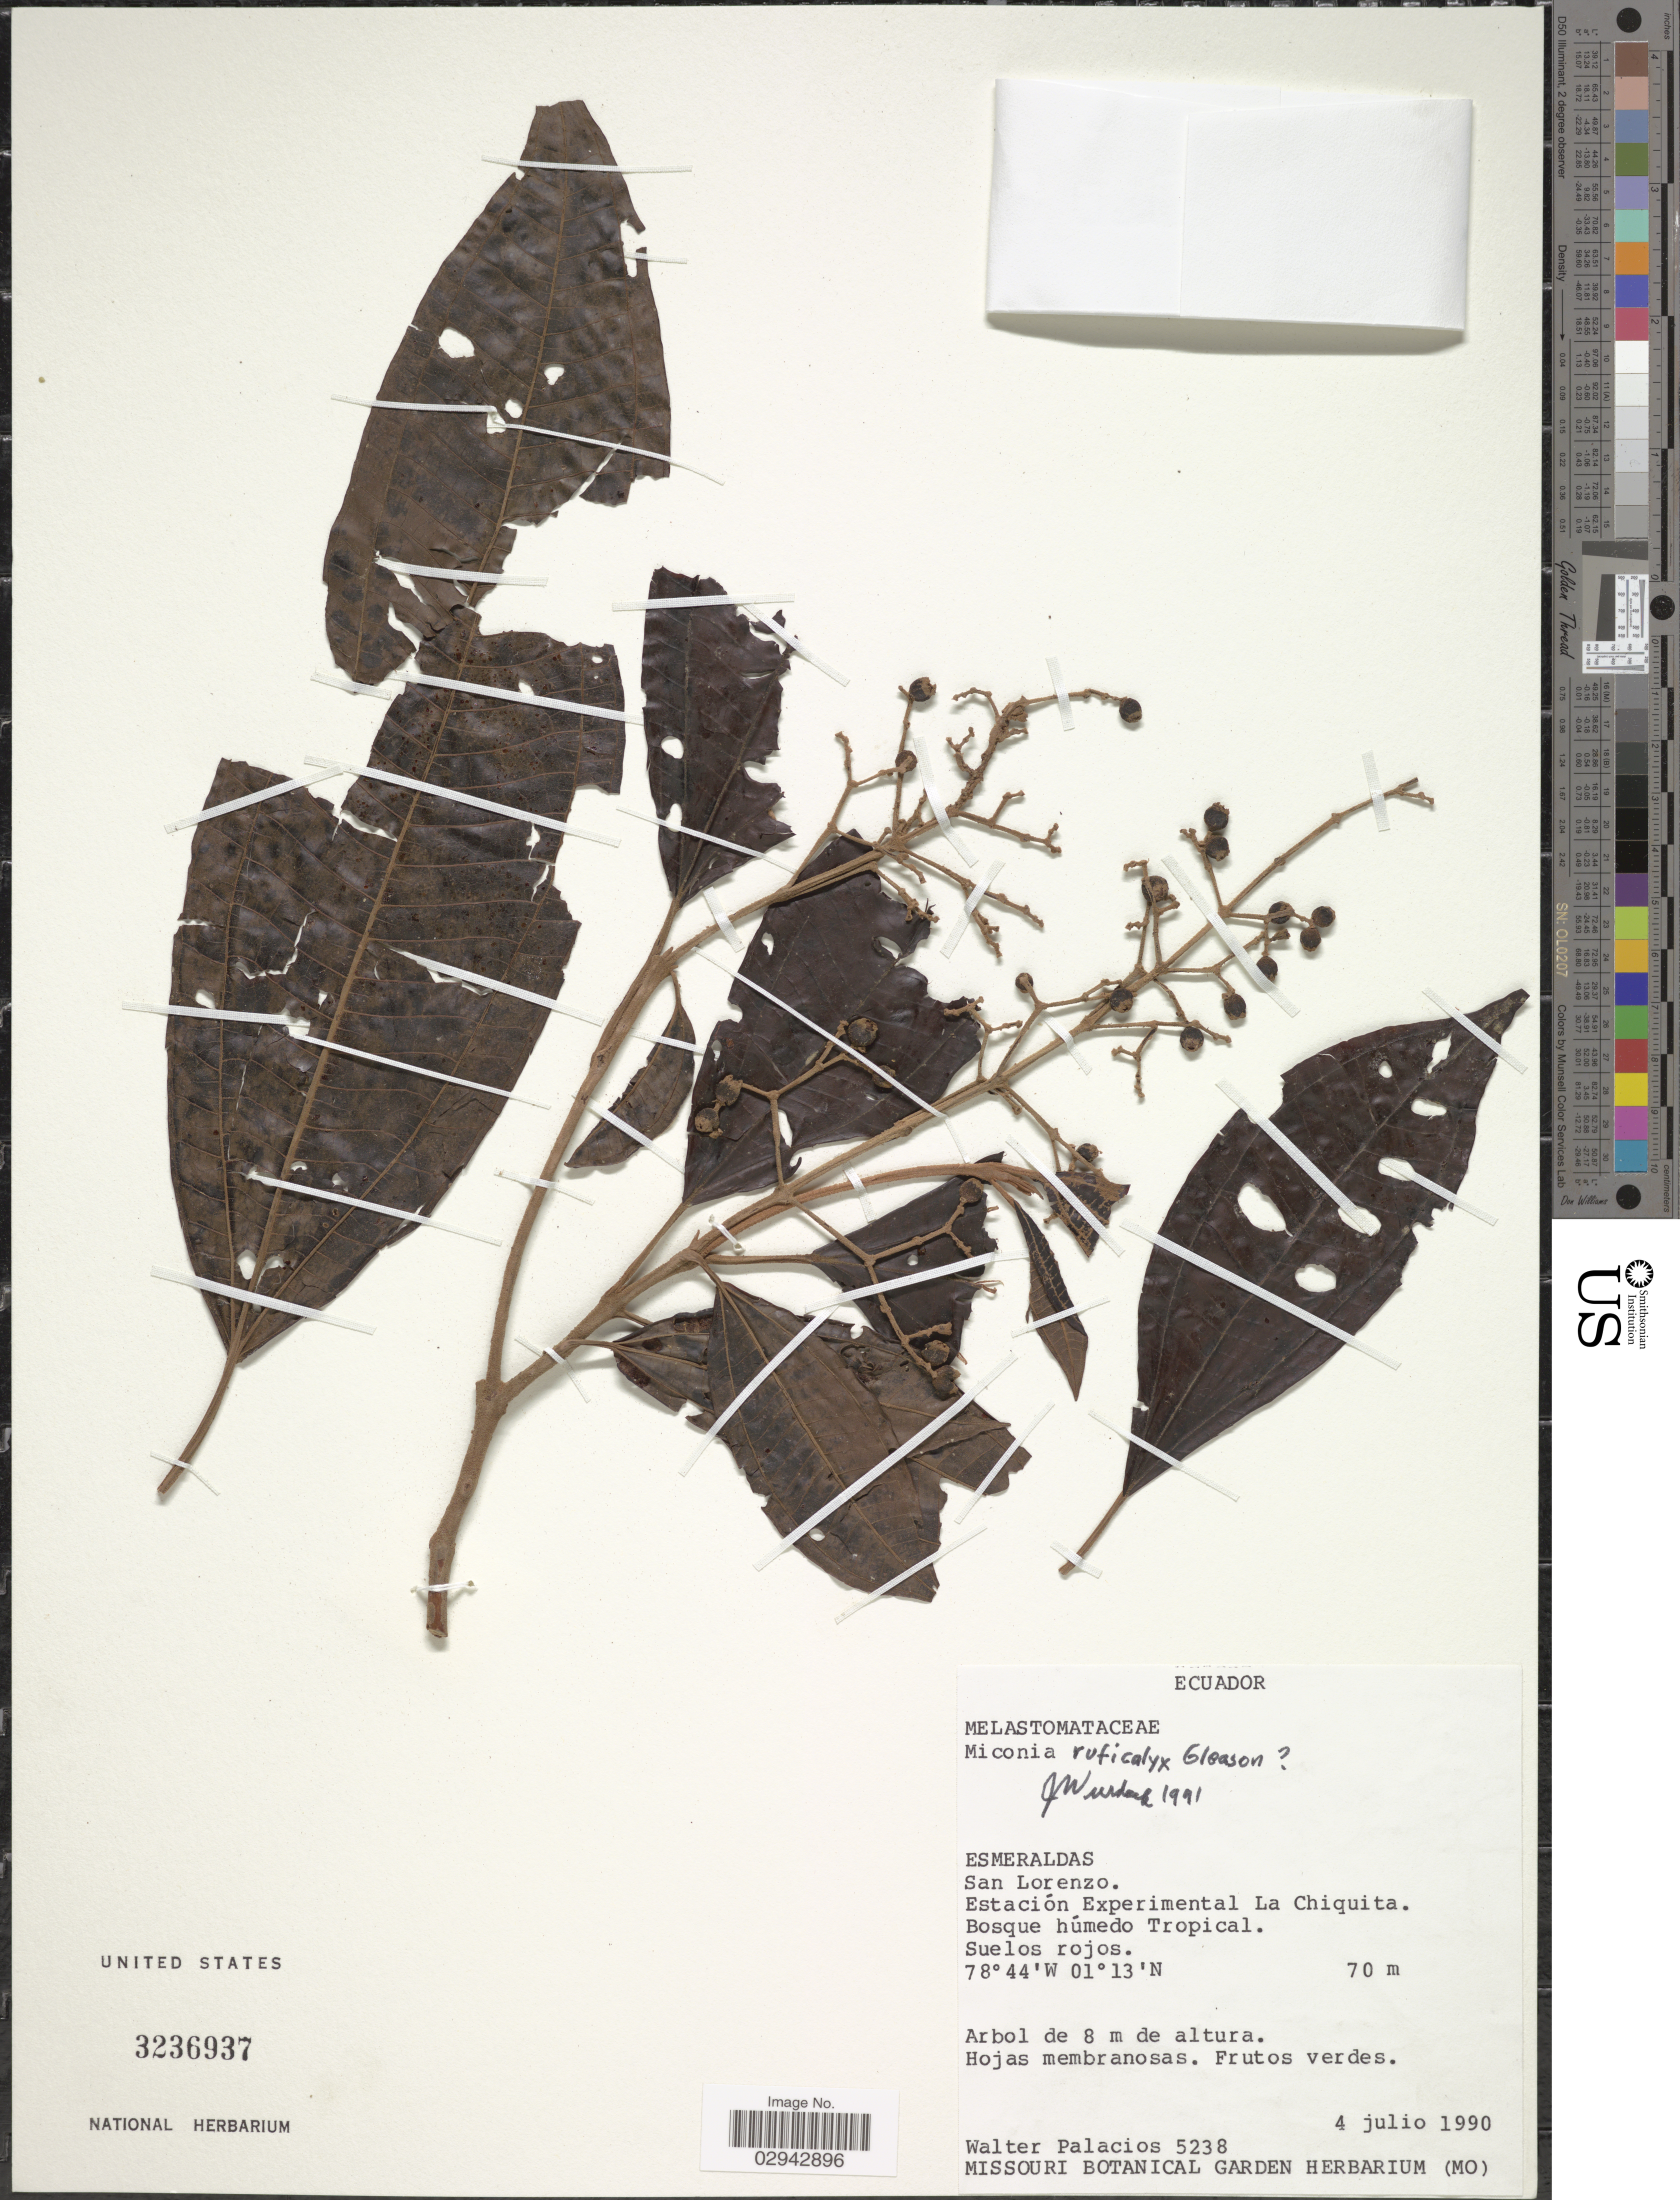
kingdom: Plantae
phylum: Tracheophyta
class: Magnoliopsida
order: Myrtales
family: Melastomataceae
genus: Miconia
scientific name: Miconia ruficalyx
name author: Gleason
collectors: W. Palacios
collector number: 5238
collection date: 1990-07-04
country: Ecuador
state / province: Esmeraldas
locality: San Lorenzo. Estación Experimental La Chiquita.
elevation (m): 70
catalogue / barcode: US 3236937